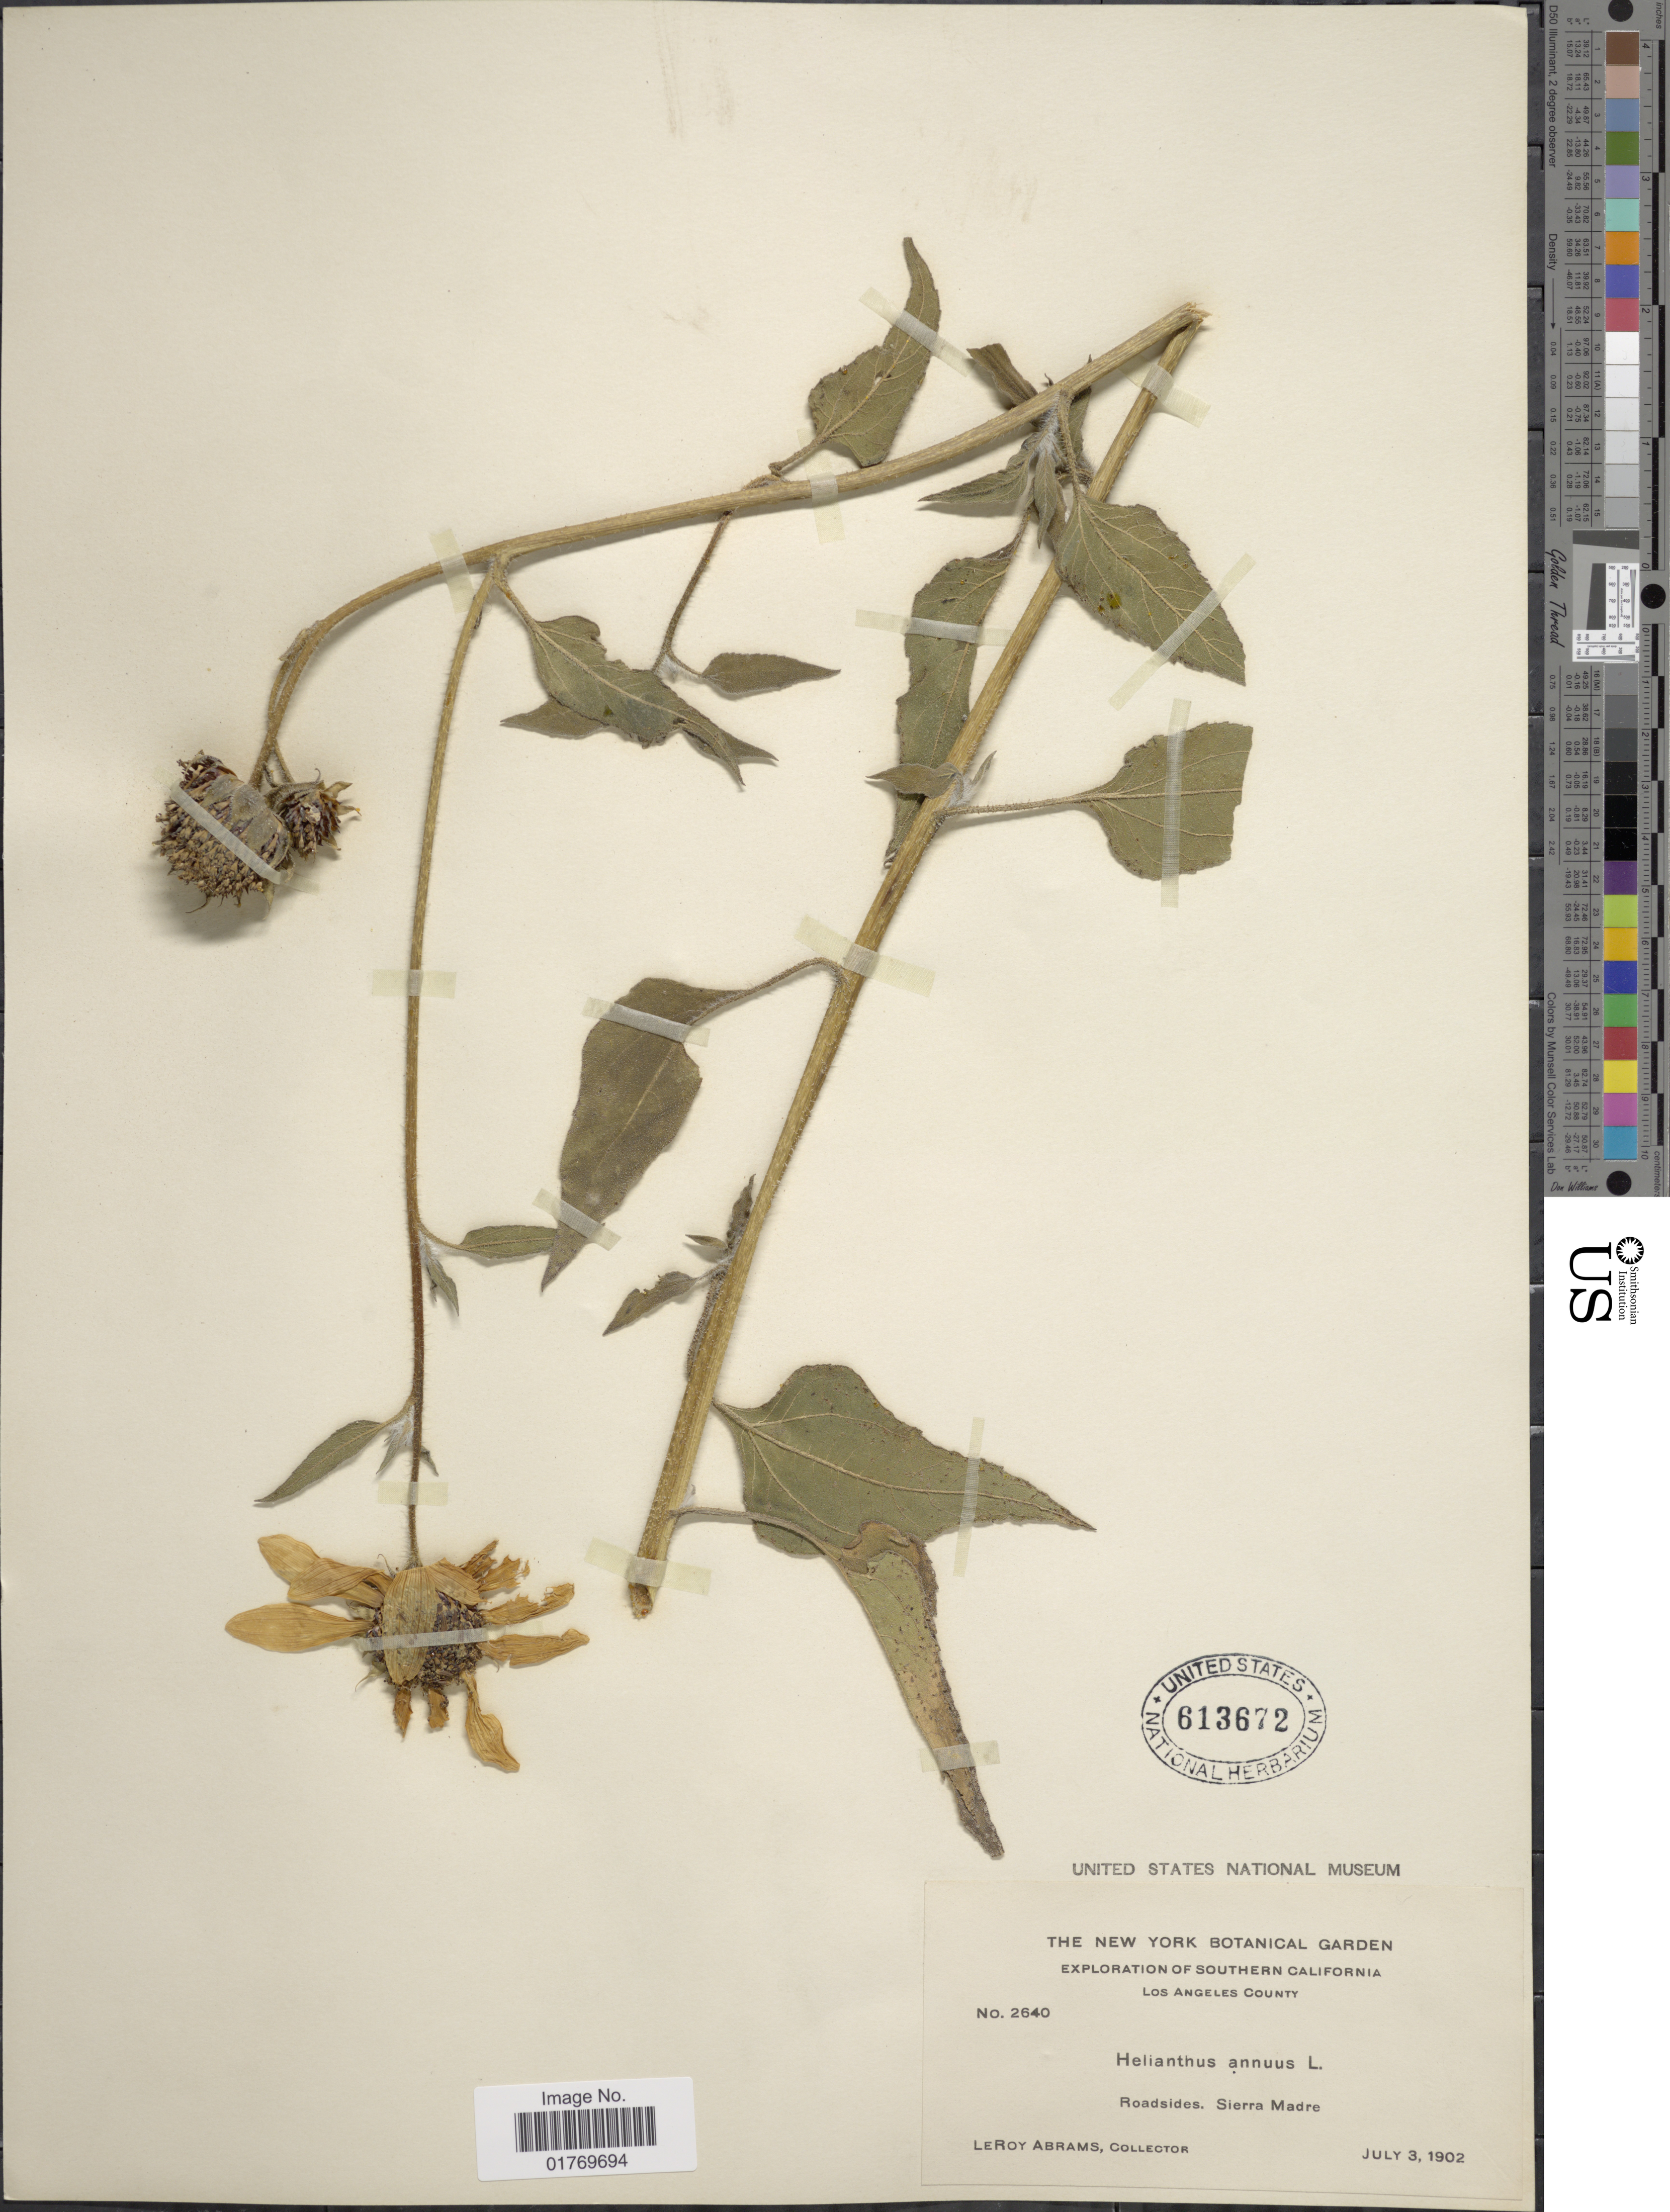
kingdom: Plantae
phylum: Tracheophyta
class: Magnoliopsida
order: Asterales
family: Asteraceae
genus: Helianthus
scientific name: Helianthus annuus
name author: L.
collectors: L. Abrams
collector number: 2640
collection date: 1902-07-03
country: United States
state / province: California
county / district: Los Angeles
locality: Southern California, Los Angeles County, Roadsides, Sierra Madre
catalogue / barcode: US 613672